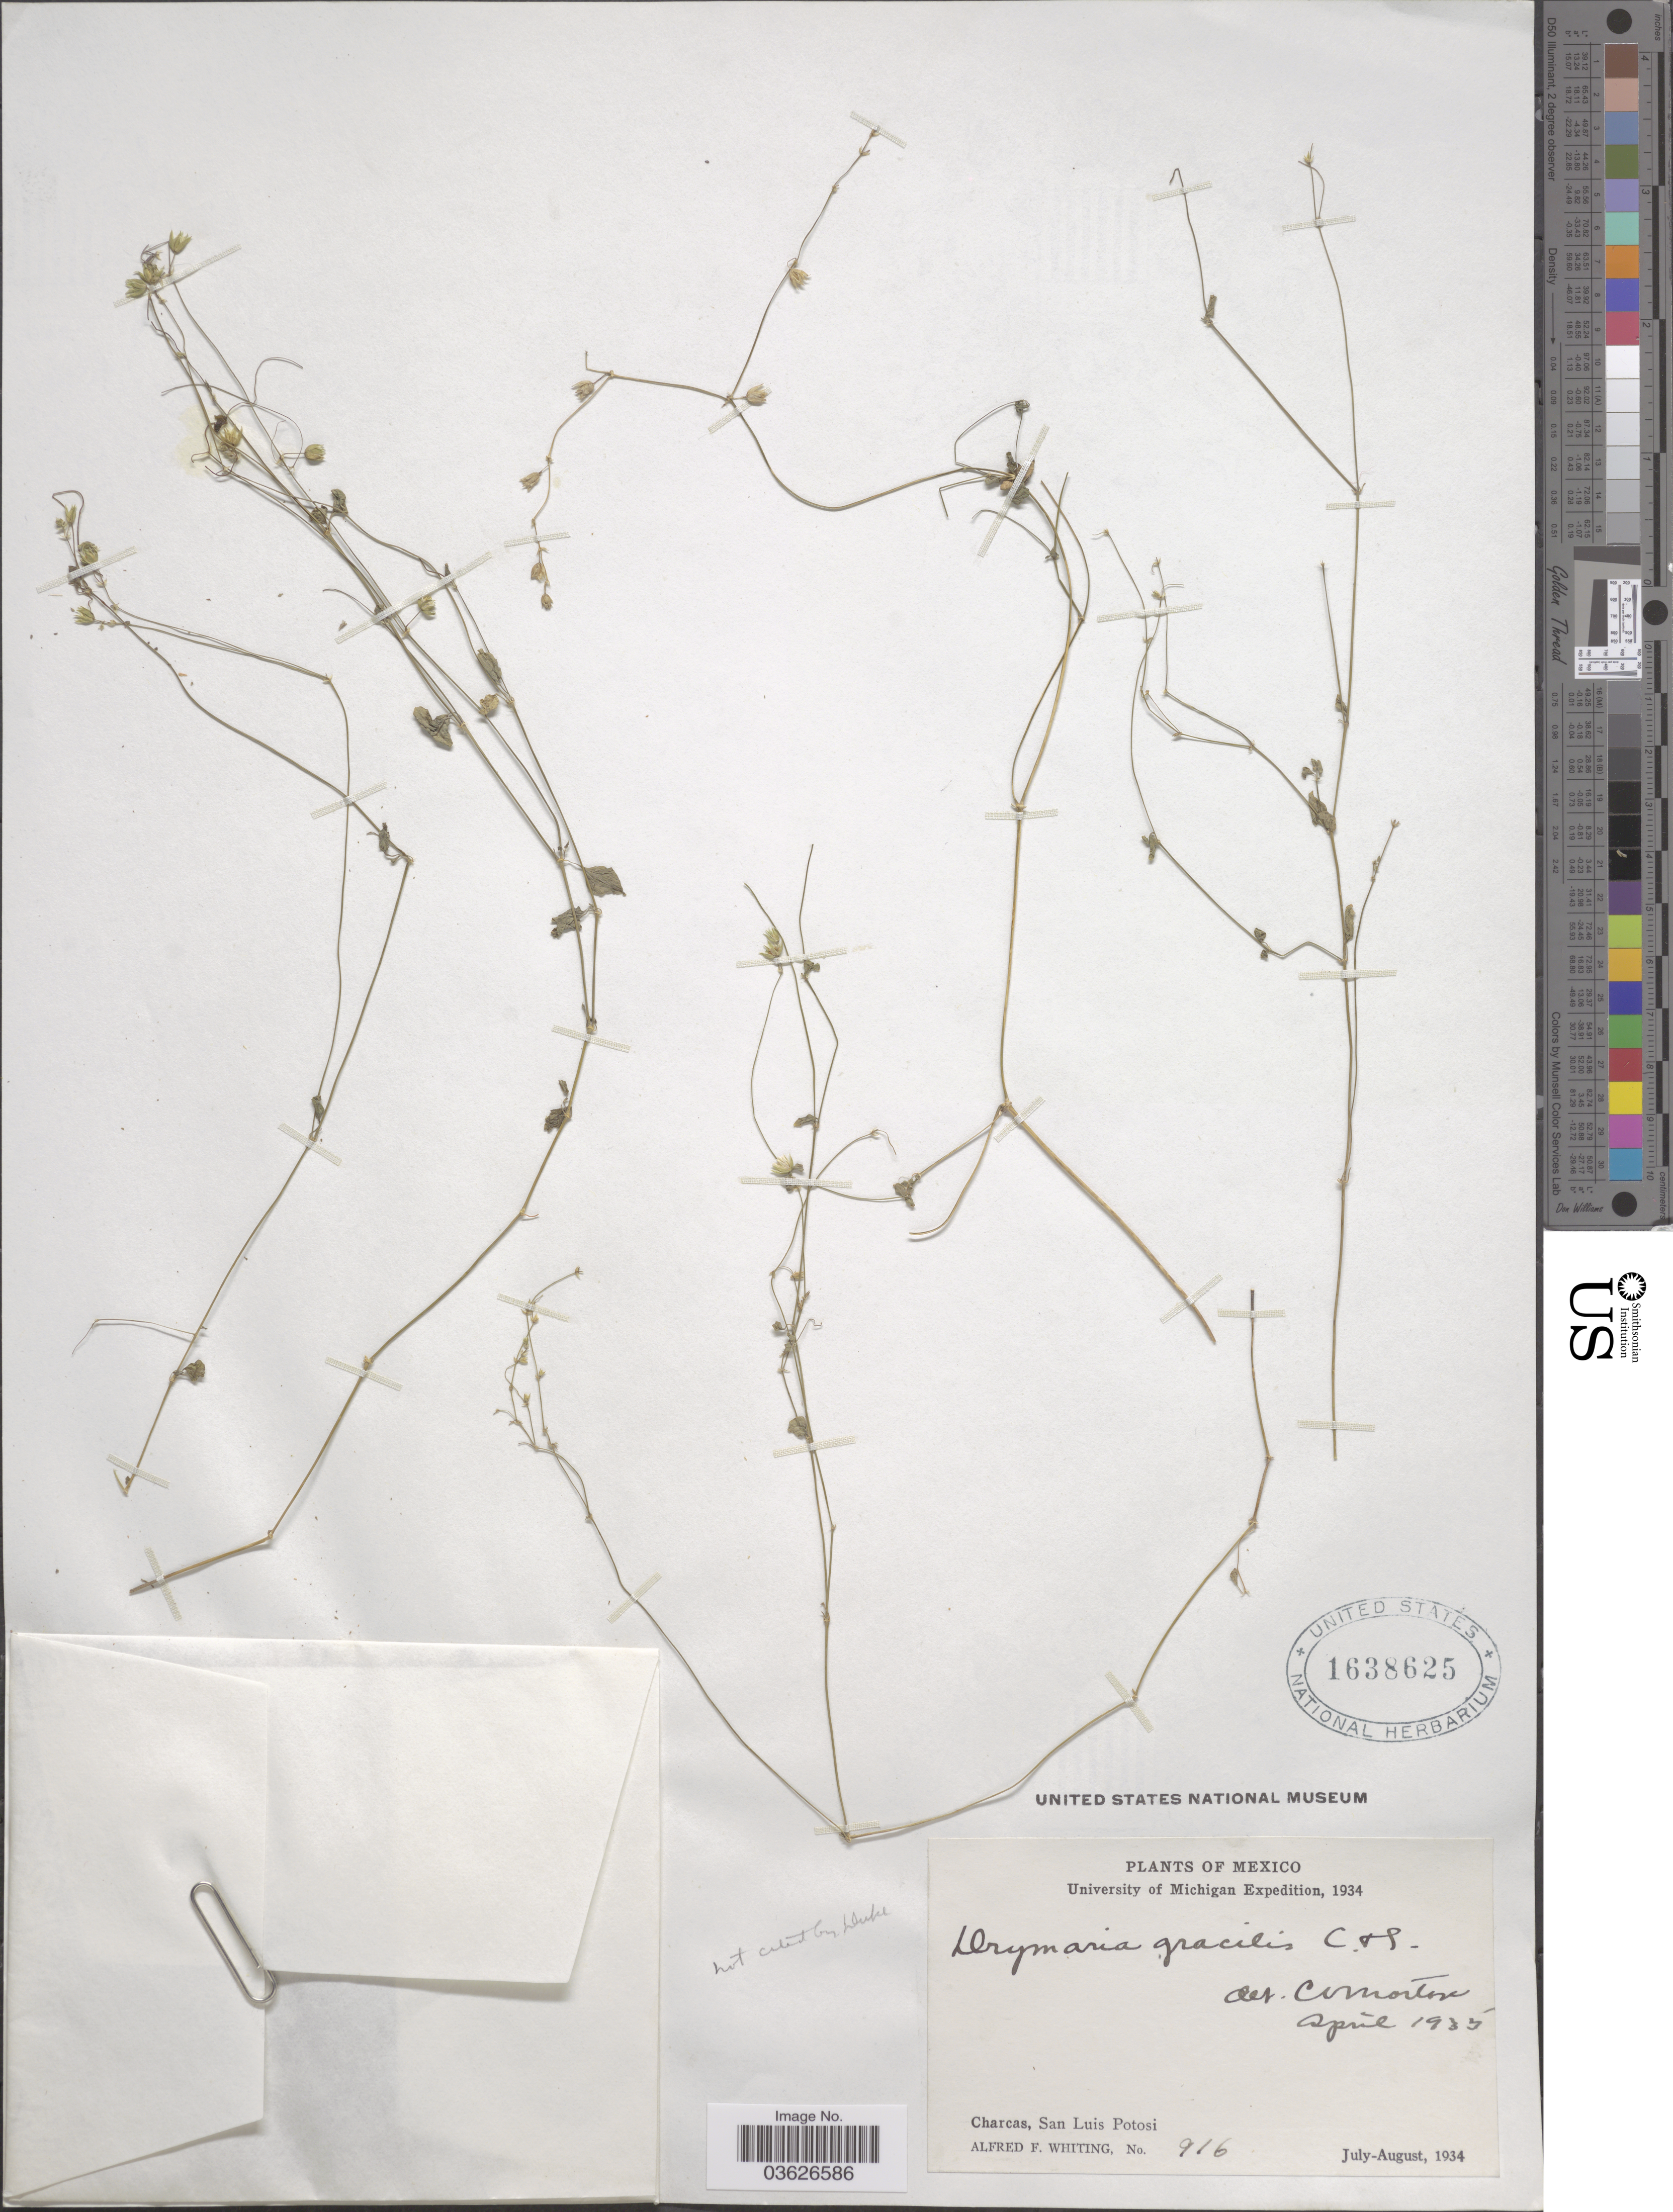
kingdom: Plantae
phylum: Tracheophyta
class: Magnoliopsida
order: Caryophyllales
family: Caryophyllaceae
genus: Drymaria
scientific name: Drymaria laxiflora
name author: Benth.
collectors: A. F. Whiting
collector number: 916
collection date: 1934-07/1934-08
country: Mexico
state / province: San Luis Potosí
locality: Charcas.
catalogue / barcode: US 1638625